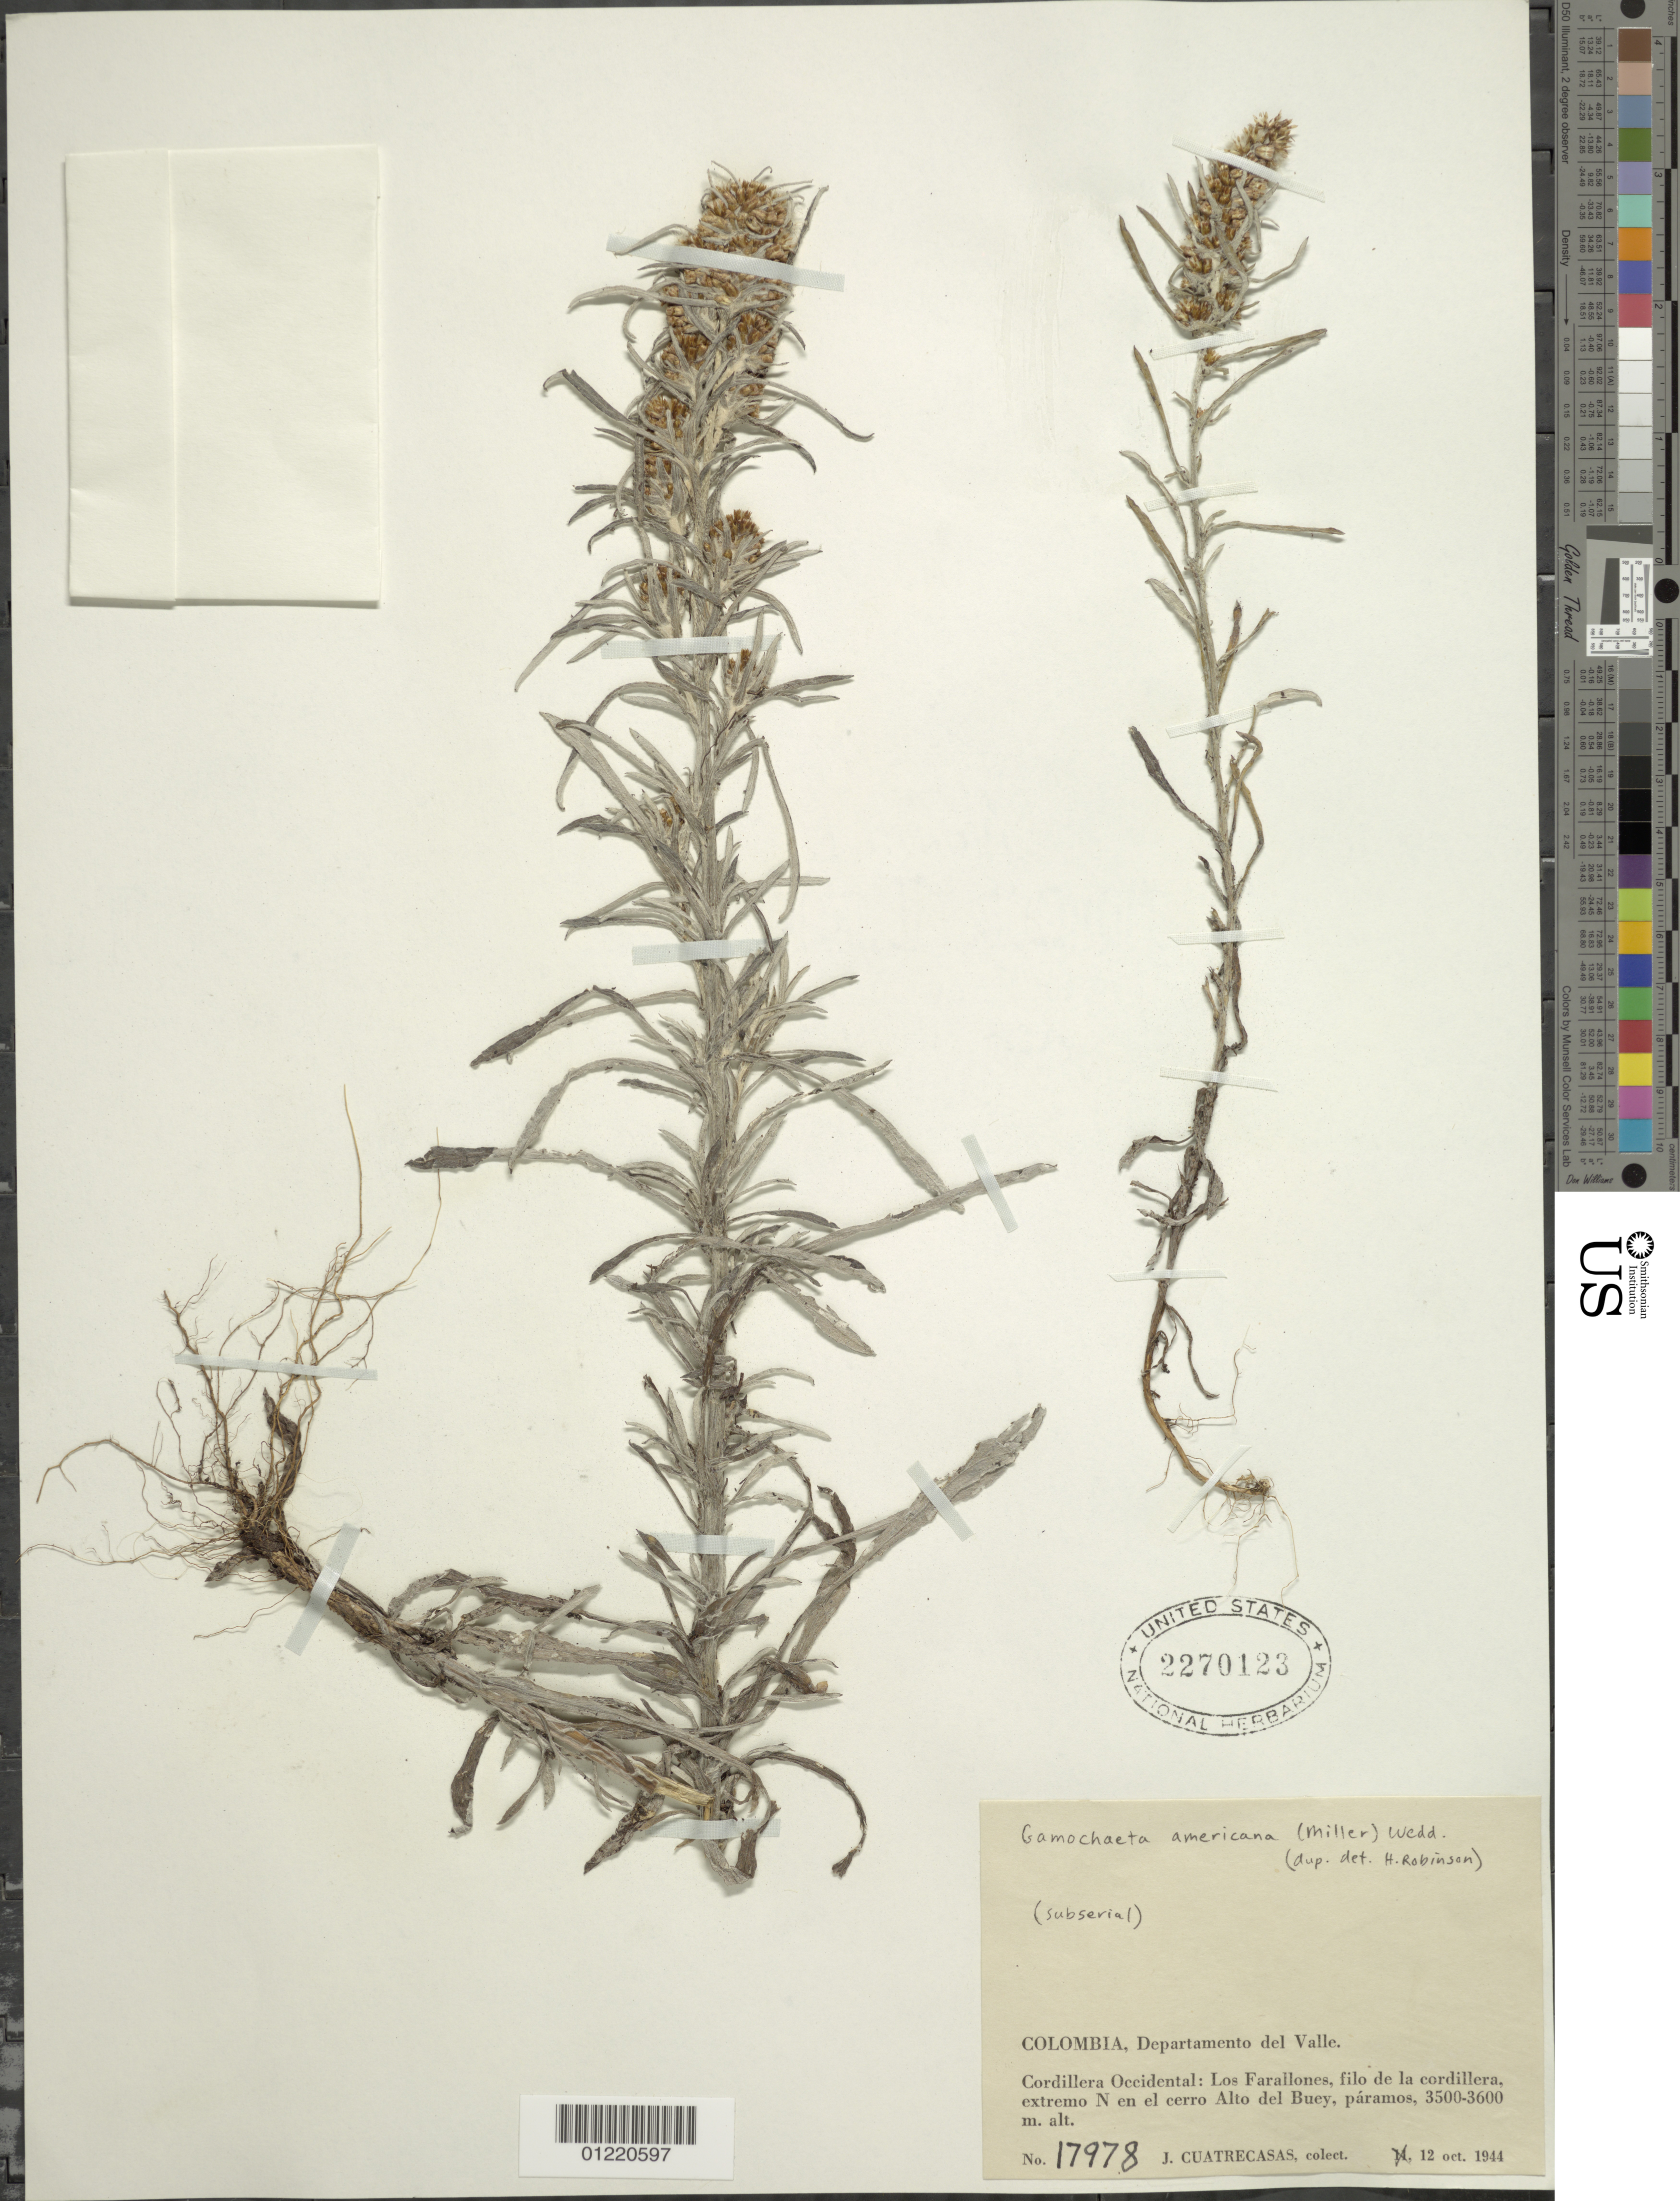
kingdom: Plantae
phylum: Tracheophyta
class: Magnoliopsida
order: Asterales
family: Asteraceae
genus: Gamochaeta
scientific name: Gamochaeta americana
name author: (Mill.) Wedd.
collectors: J. Cuatrecasas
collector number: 17978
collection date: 1944-10-12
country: Colombia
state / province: Valle del Cauca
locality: Cord. occidental: Los Farallones, filo de la cordillera, extremo N en el cerro Alto del Buey.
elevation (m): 3500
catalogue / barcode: US 2270123